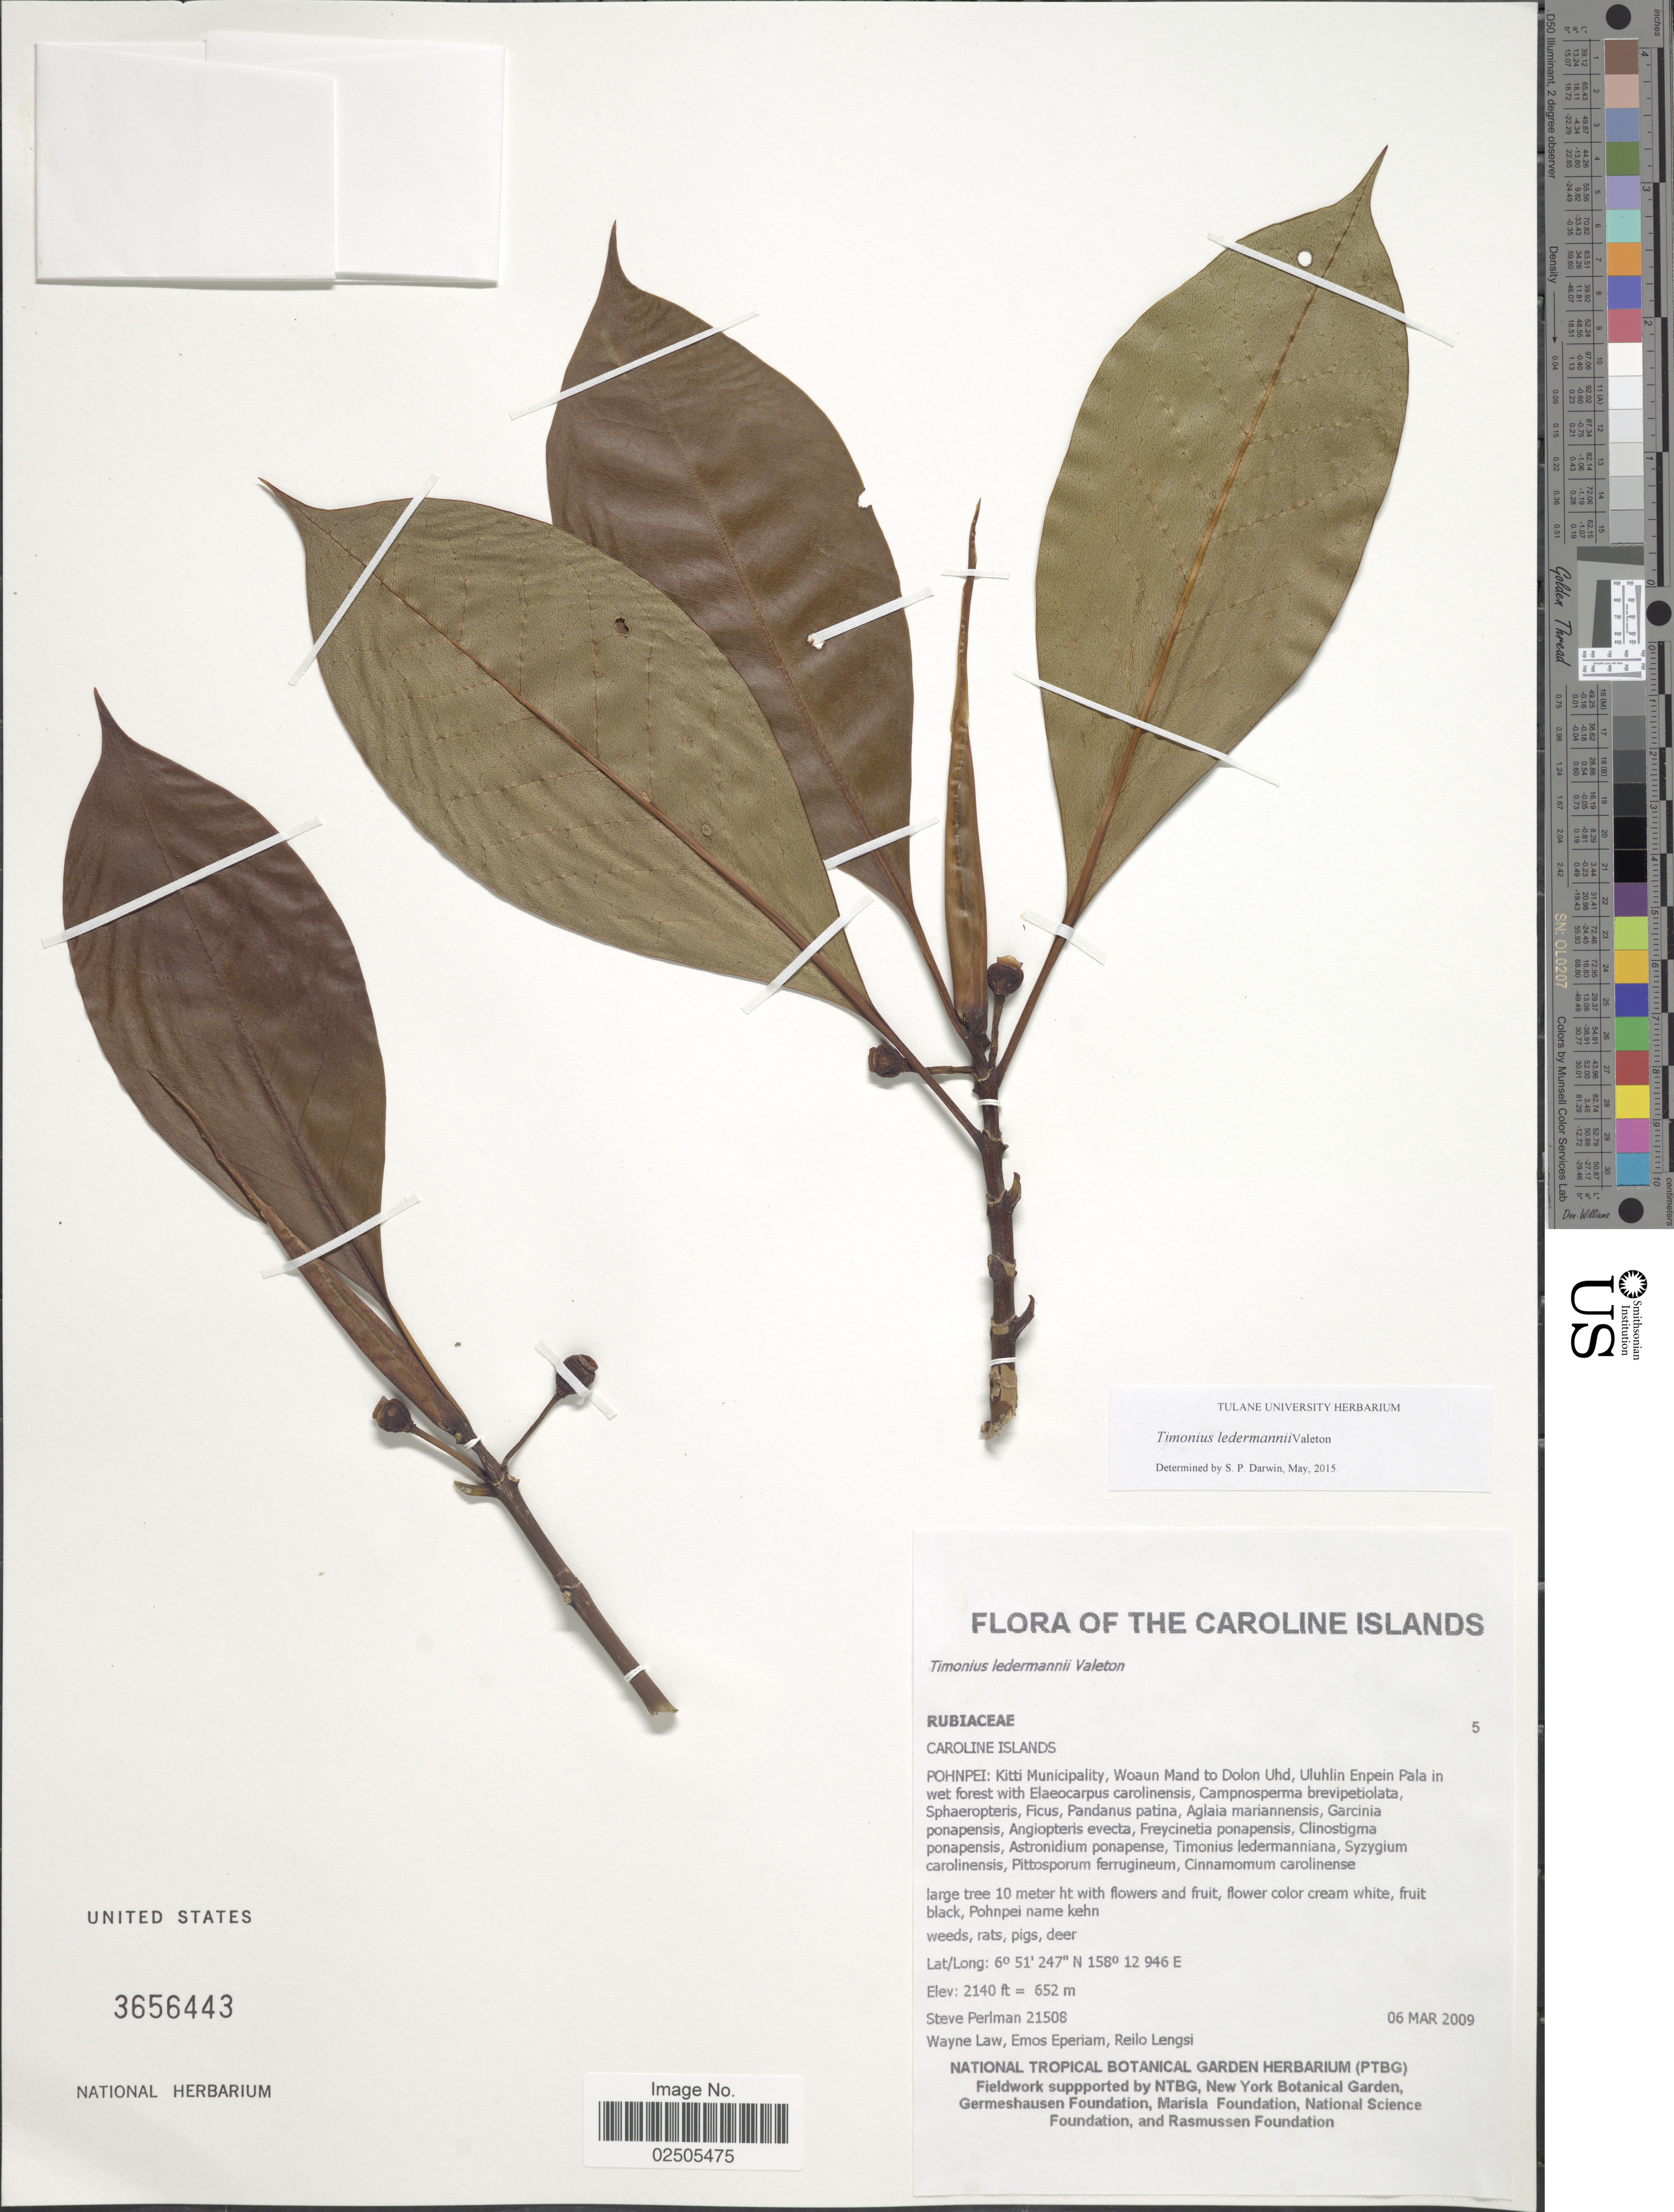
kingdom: Plantae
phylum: Tracheophyta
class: Magnoliopsida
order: Gentianales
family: Rubiaceae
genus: Timonius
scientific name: Timonius ledermannii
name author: Valeton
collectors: S. Perlman, W. Law, E. Eperiam & R. Lengsi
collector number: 21508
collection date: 2009-03-06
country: Micronesia, Federated States of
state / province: Pohnpei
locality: The Caroline Islands, Kitti Municipality, Woaun Mand to Dolon Uhd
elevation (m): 652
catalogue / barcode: US 3656443